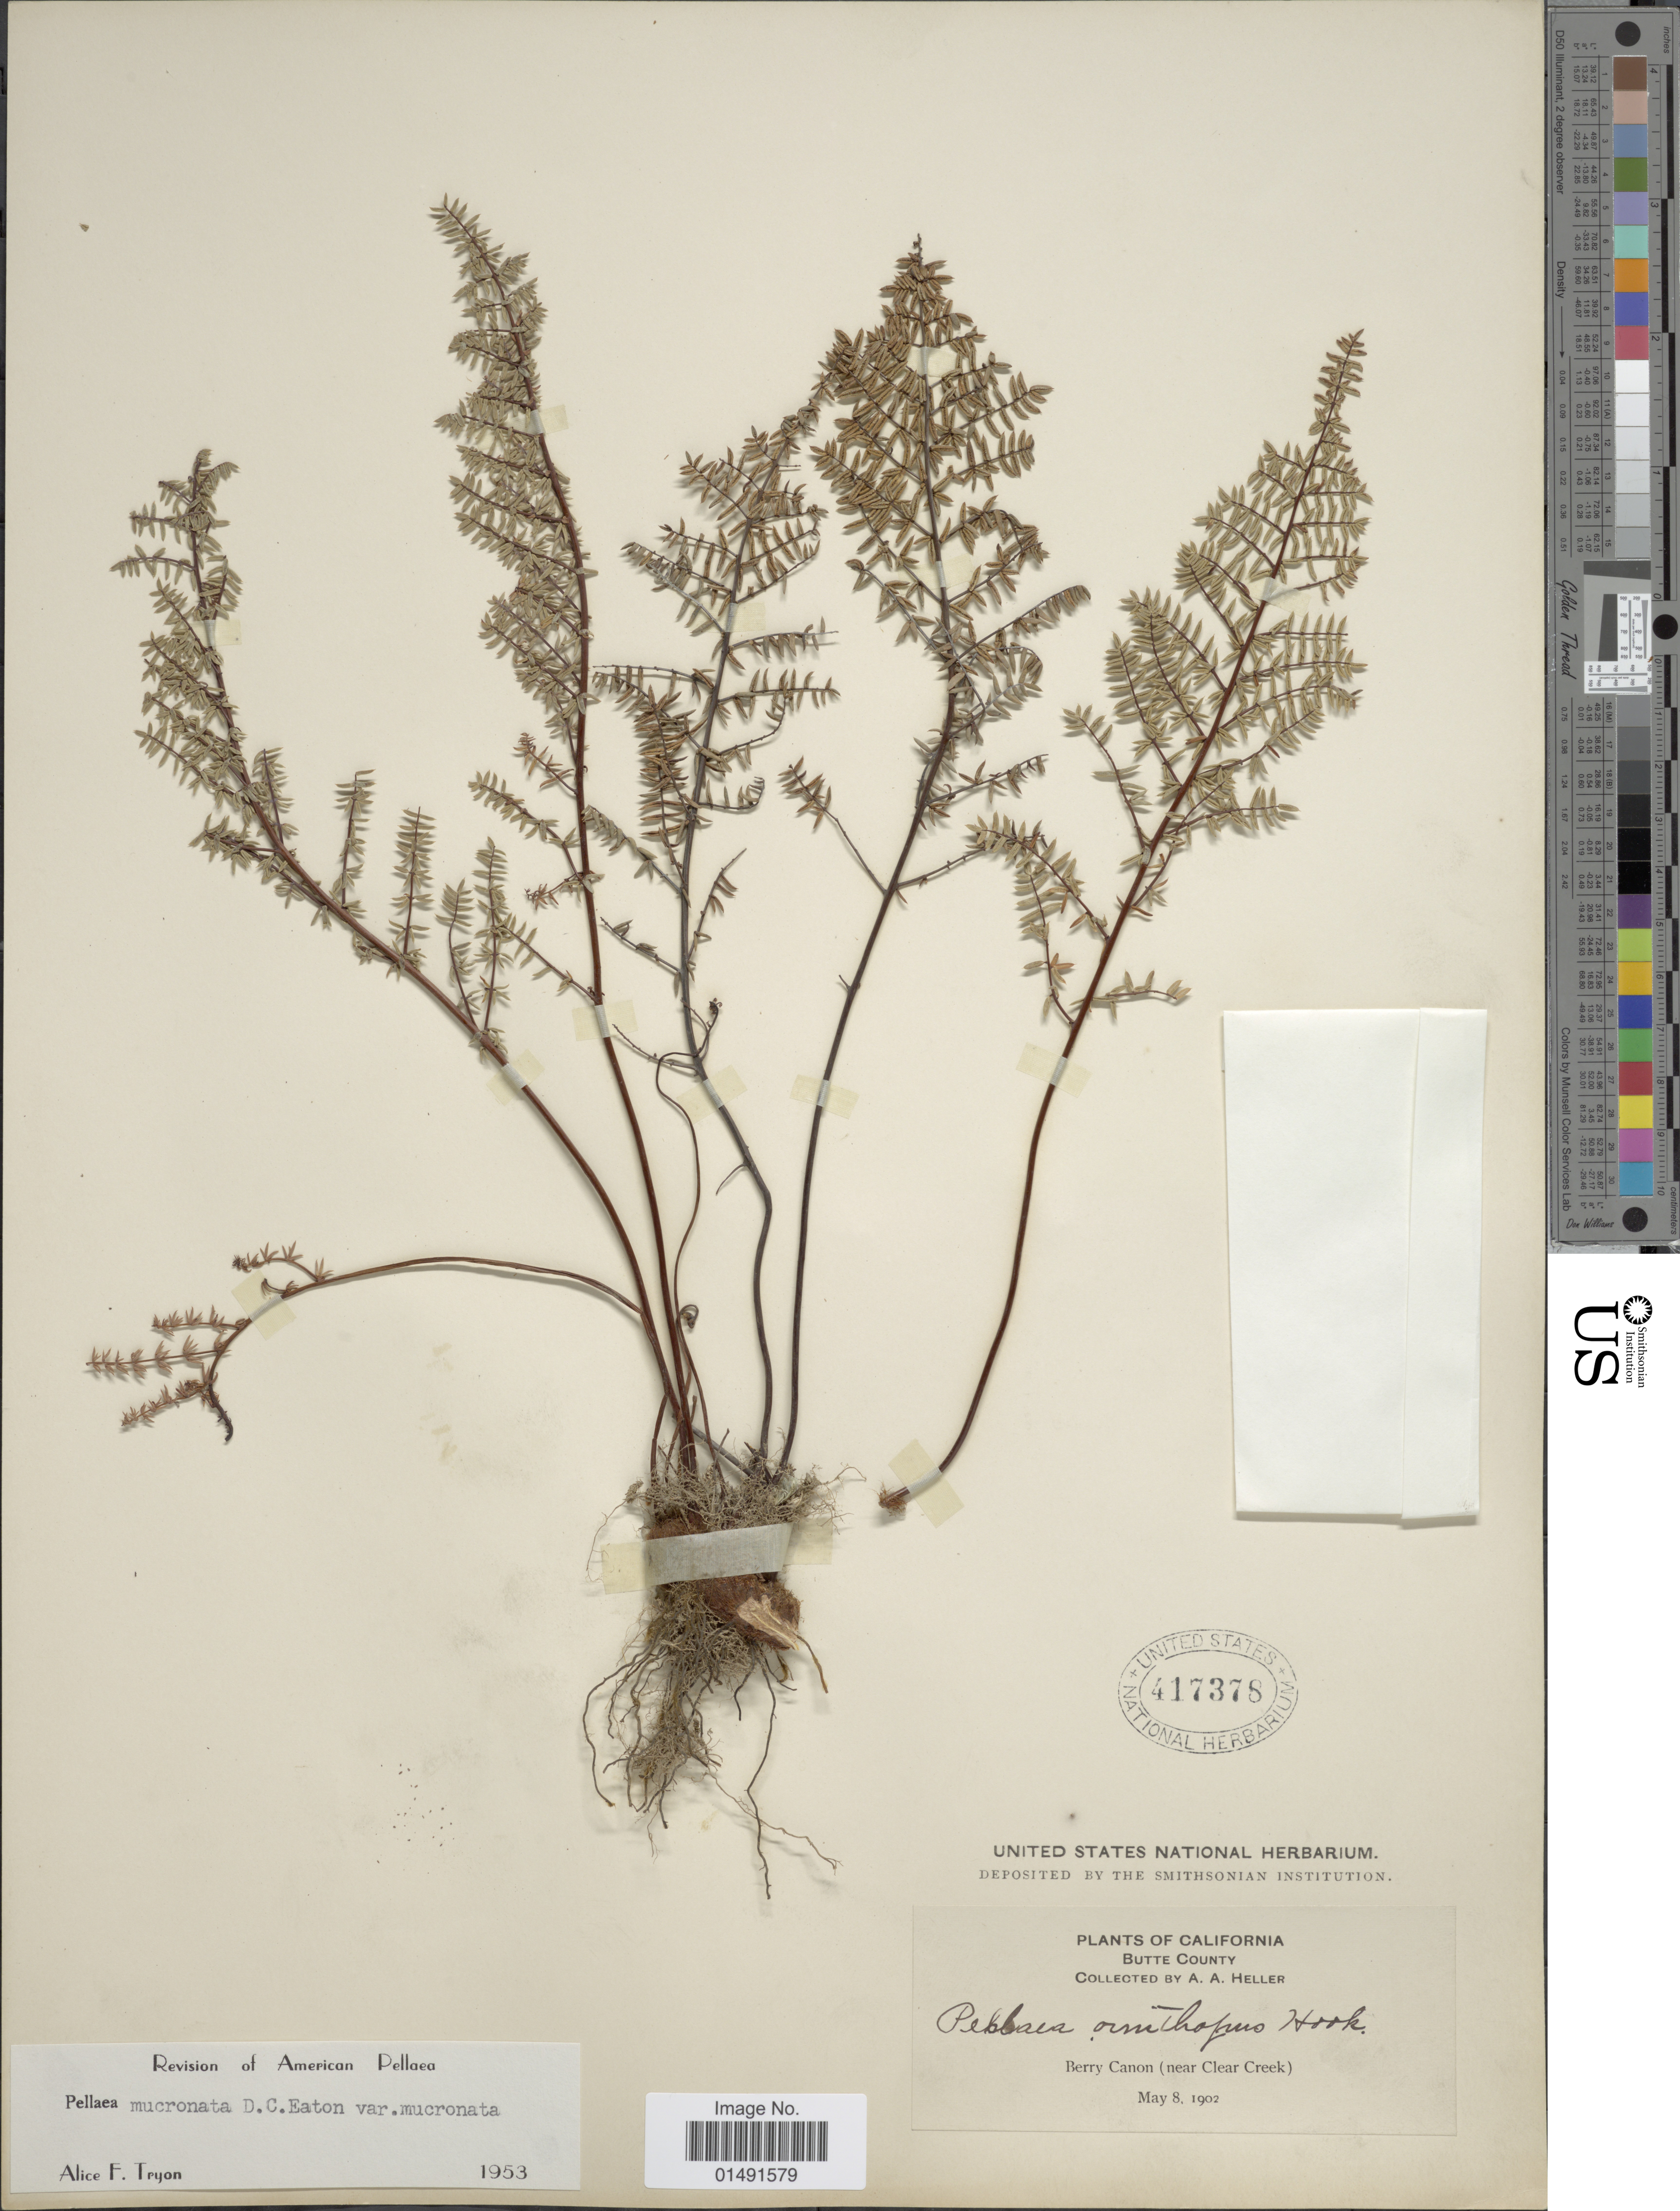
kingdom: Plantae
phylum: Tracheophyta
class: Polypodiopsida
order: Polypodiales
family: Pteridaceae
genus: Pellaea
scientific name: Pellaea mucronata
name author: (D.C. Eaton) D.C. Eaton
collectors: A. A. Heller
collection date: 1902-05-08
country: United States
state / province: California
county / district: Butte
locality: Butte County, Berry Canon (near Clear Creek)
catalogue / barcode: US 417378